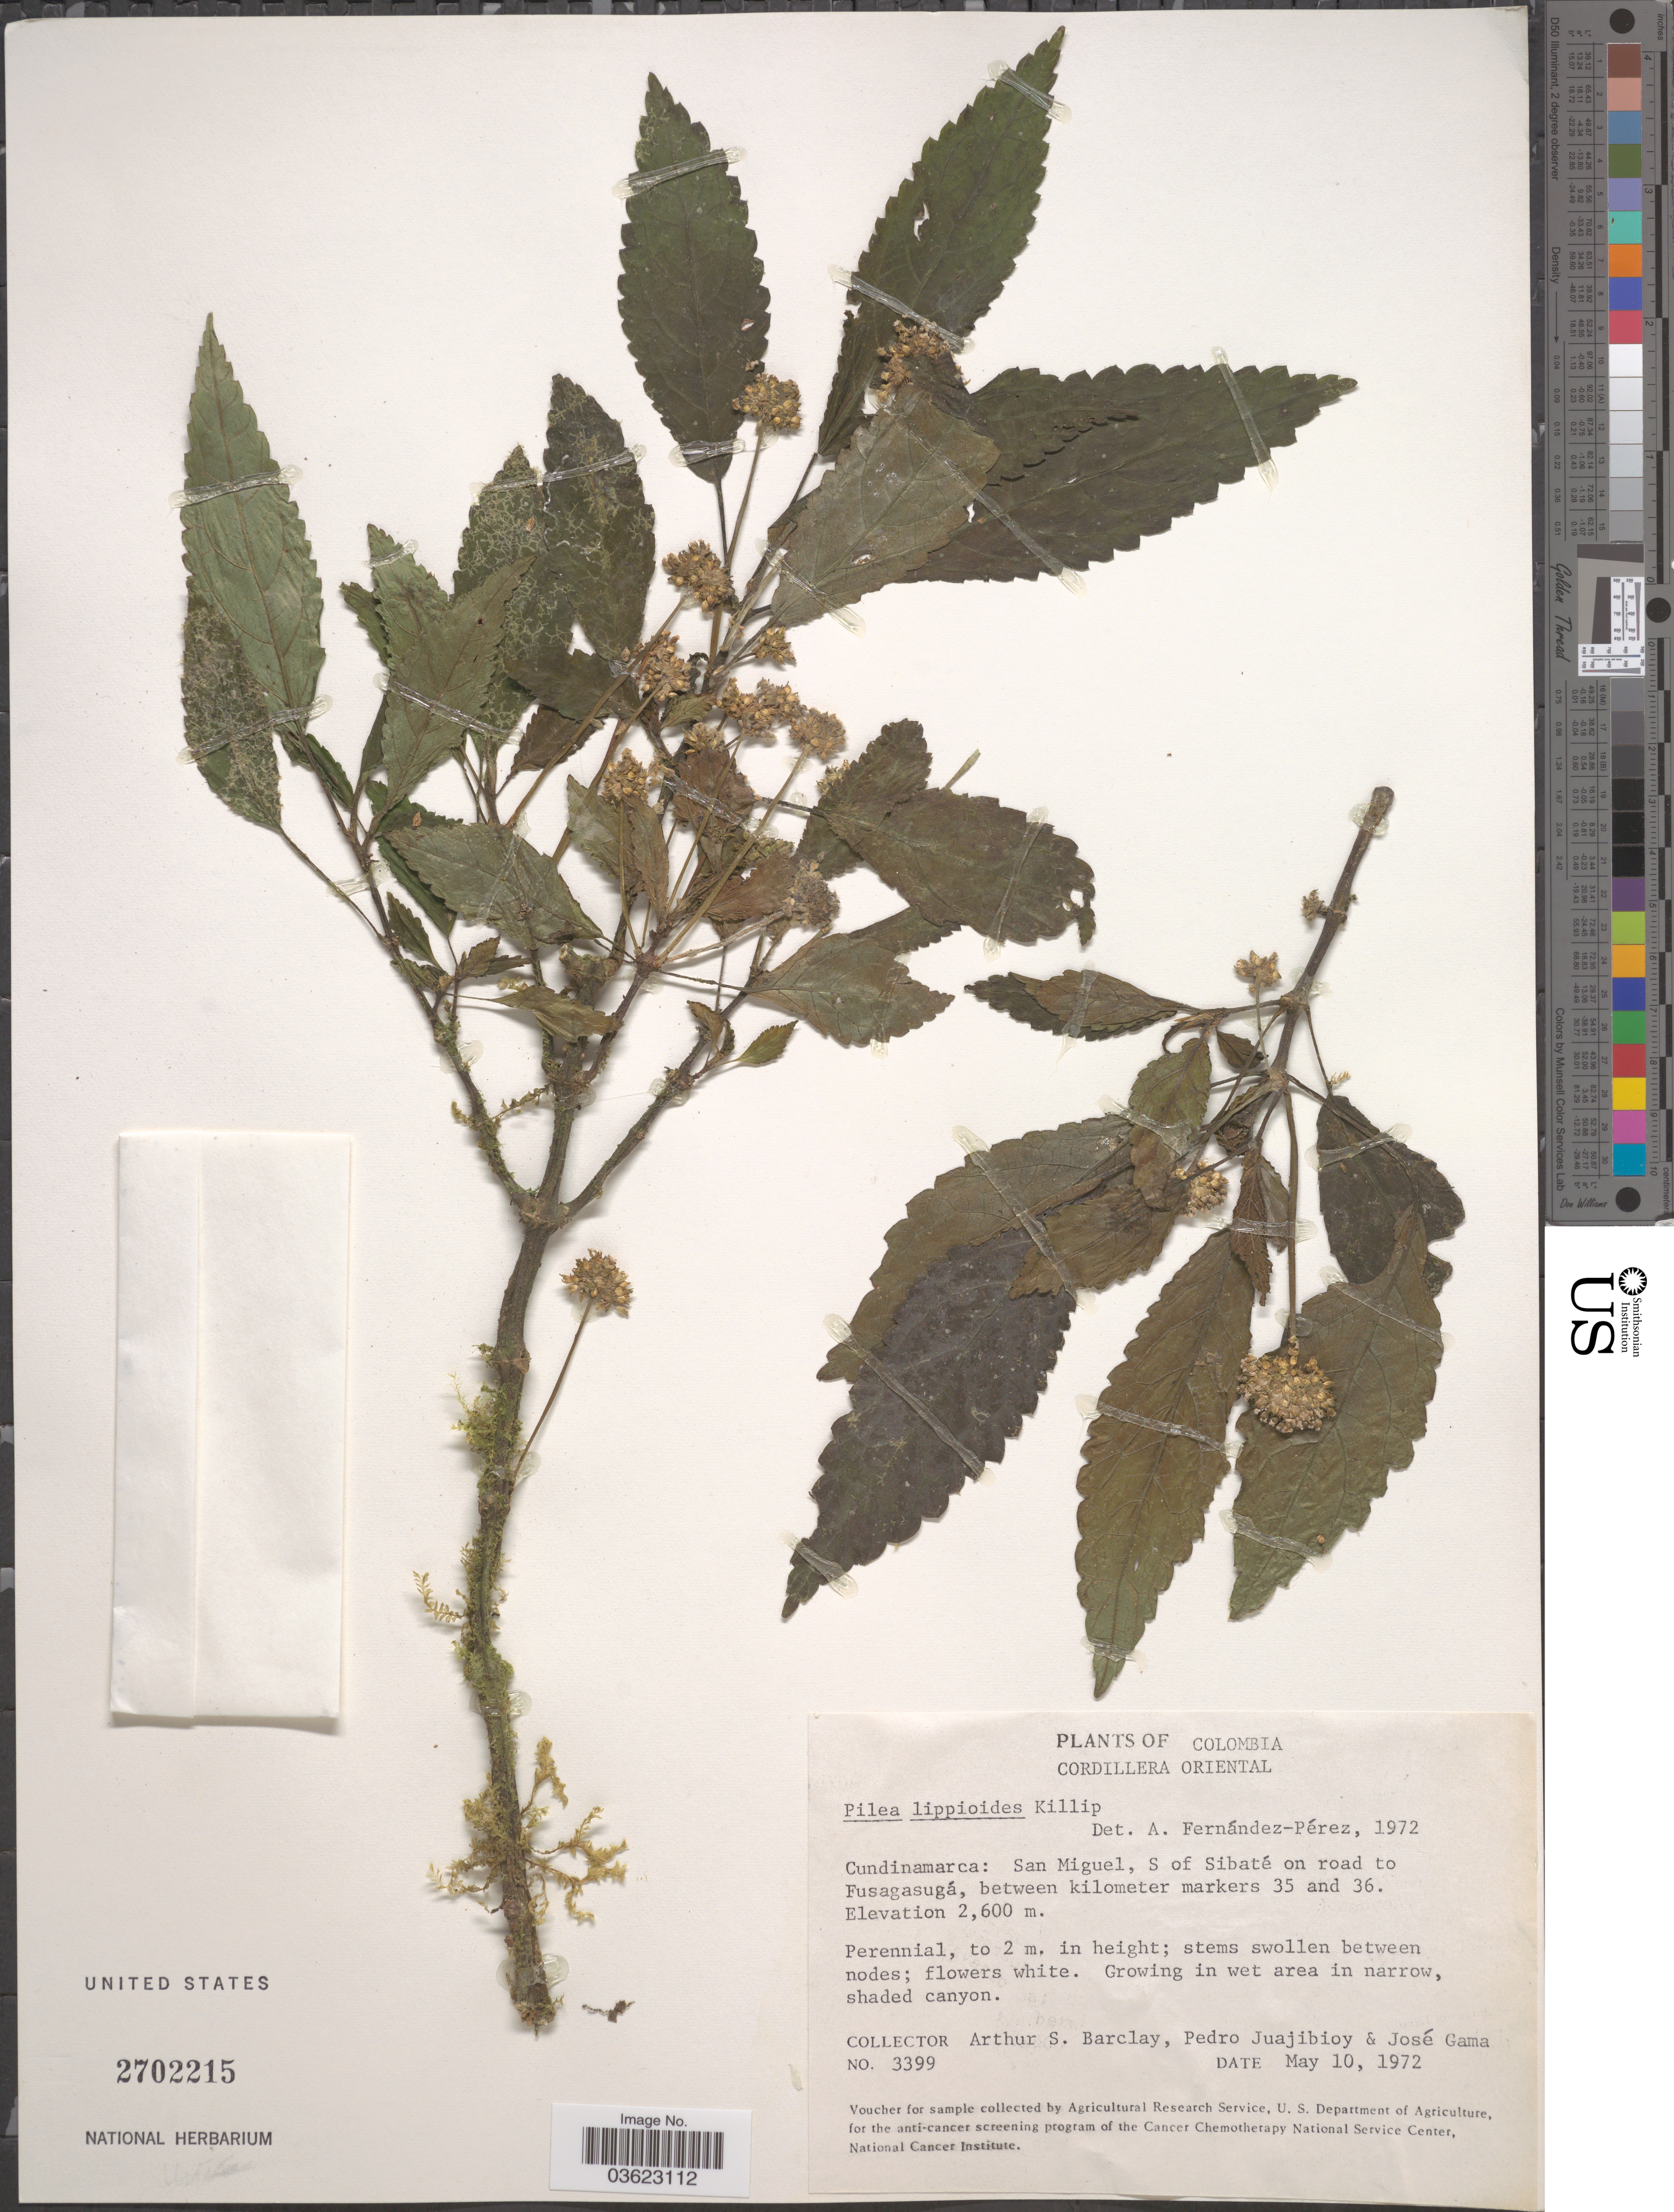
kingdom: Plantae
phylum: Tracheophyta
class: Magnoliopsida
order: Rosales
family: Urticaceae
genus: Pilea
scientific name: Pilea lippioides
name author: Killip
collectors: A. S. Barclay, P. Juajibioy & J. Gama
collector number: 3399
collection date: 1972-05-10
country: Colombia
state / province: Cundinamarca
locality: Cordillera Oriental. San Miguel, S of Sibaté on road to Fusagasugá, between kilometer markers 35 and 36.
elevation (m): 2600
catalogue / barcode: US 2702215